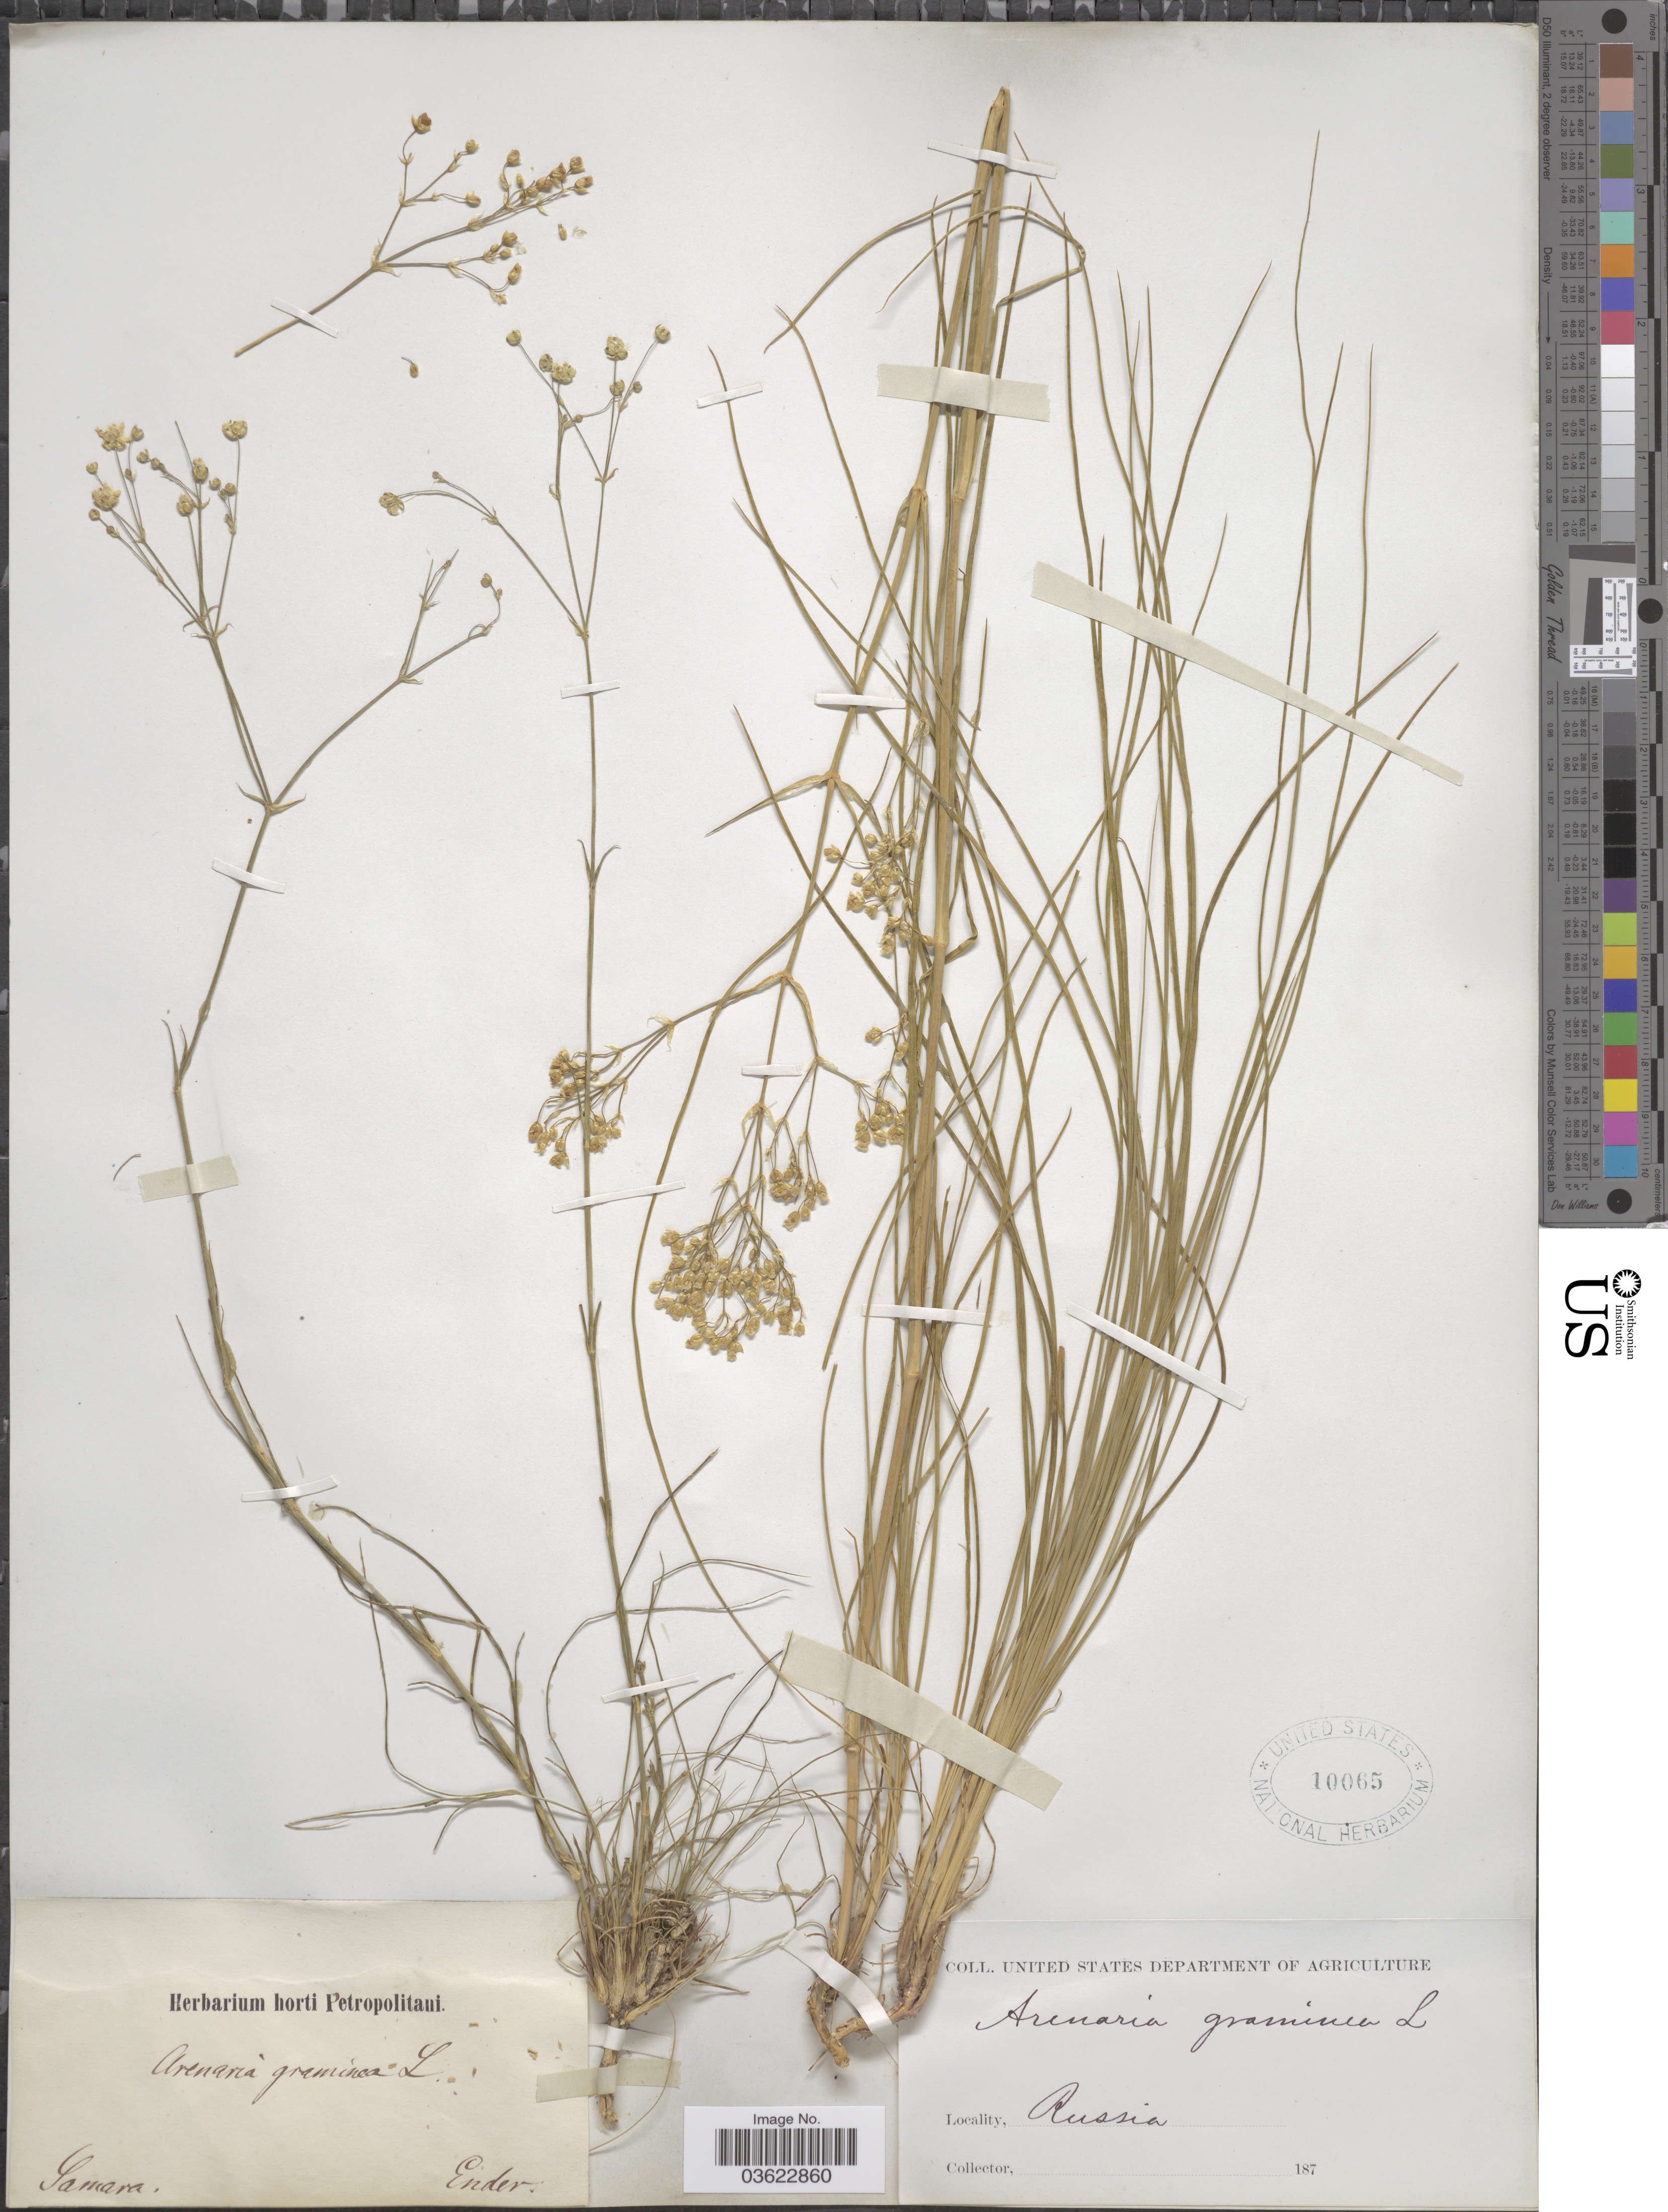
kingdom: Plantae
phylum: Tracheophyta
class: Magnoliopsida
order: Caryophyllales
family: Caryophyllaceae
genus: Arenaria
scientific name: Arenaria graminea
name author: C.A. Mey.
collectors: Ender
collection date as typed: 187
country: Russian Federation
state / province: Samara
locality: Samara.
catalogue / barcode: US 10065